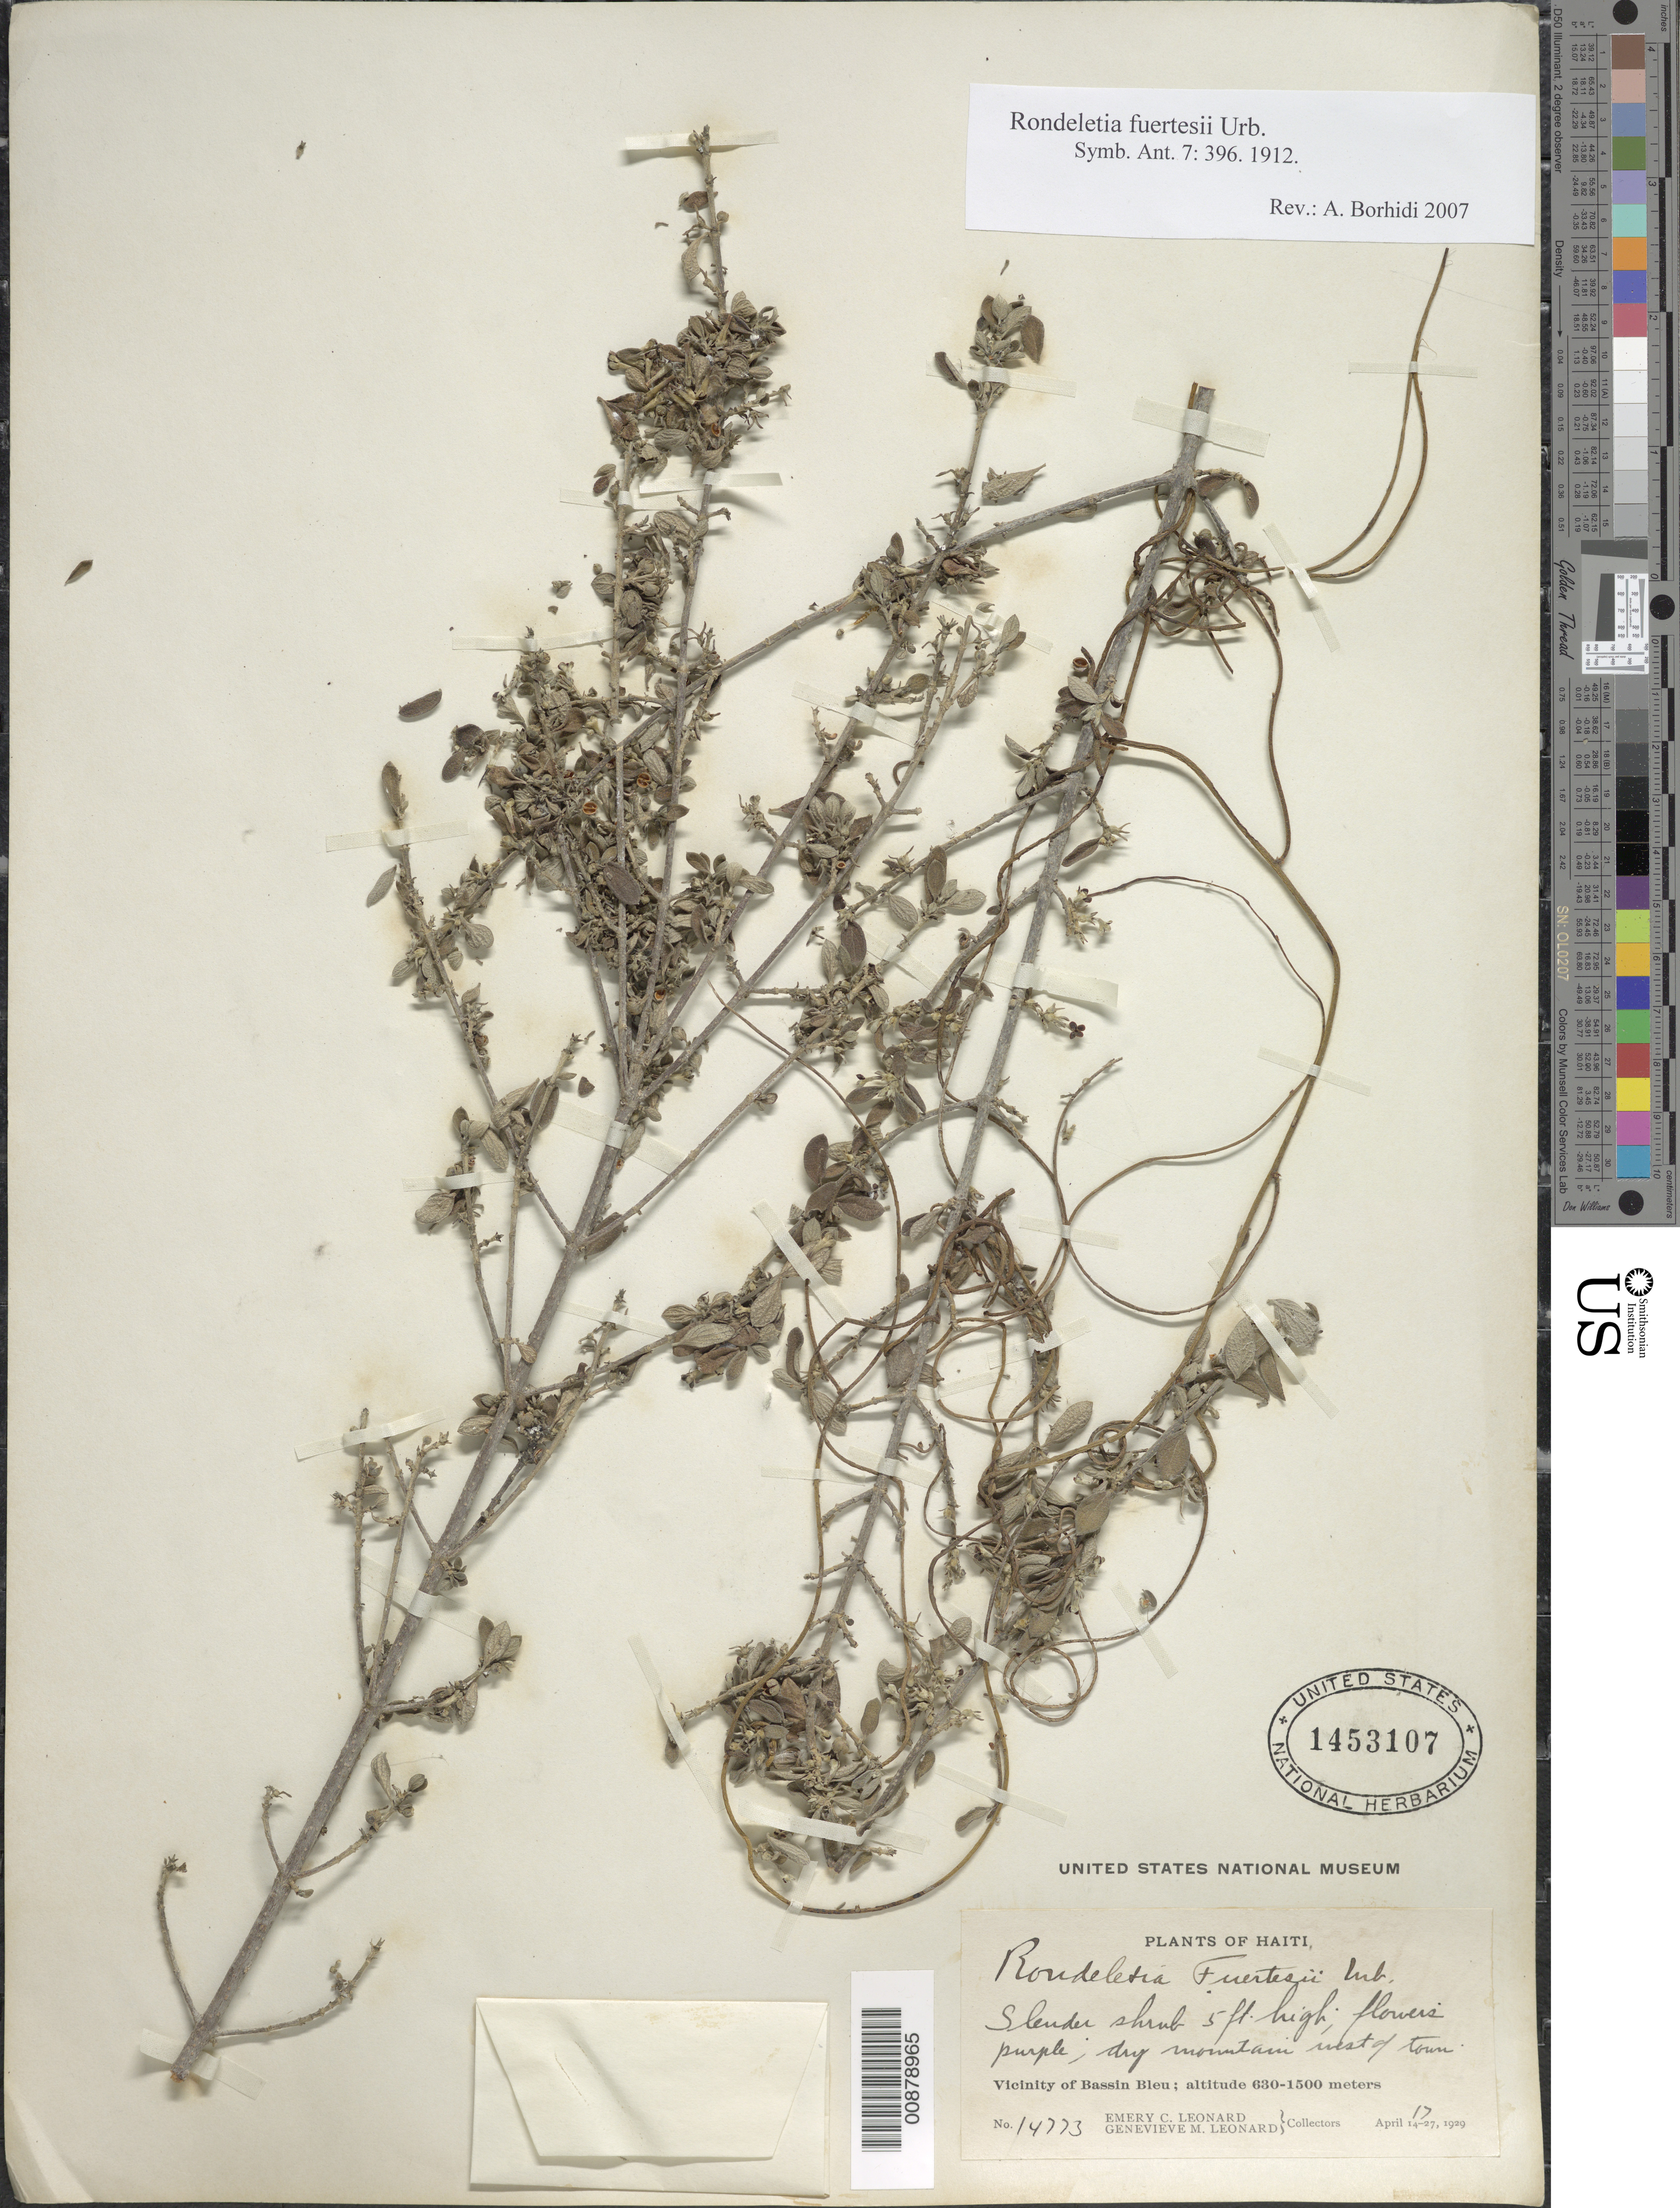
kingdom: Plantae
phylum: Tracheophyta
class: Magnoliopsida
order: Gentianales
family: Rubiaceae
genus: Rondeletia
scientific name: Rondeletia fuertesii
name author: Urb.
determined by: Borhidi, Attila L.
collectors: E. C. Leonard & G. M. Leonard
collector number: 14773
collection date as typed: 17 Apr 1929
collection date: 1929-04-17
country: Haiti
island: Hispaniola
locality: Vicinity of Bassin Bleu, west of town.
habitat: Dry mountain.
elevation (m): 630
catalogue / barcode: US 1453107